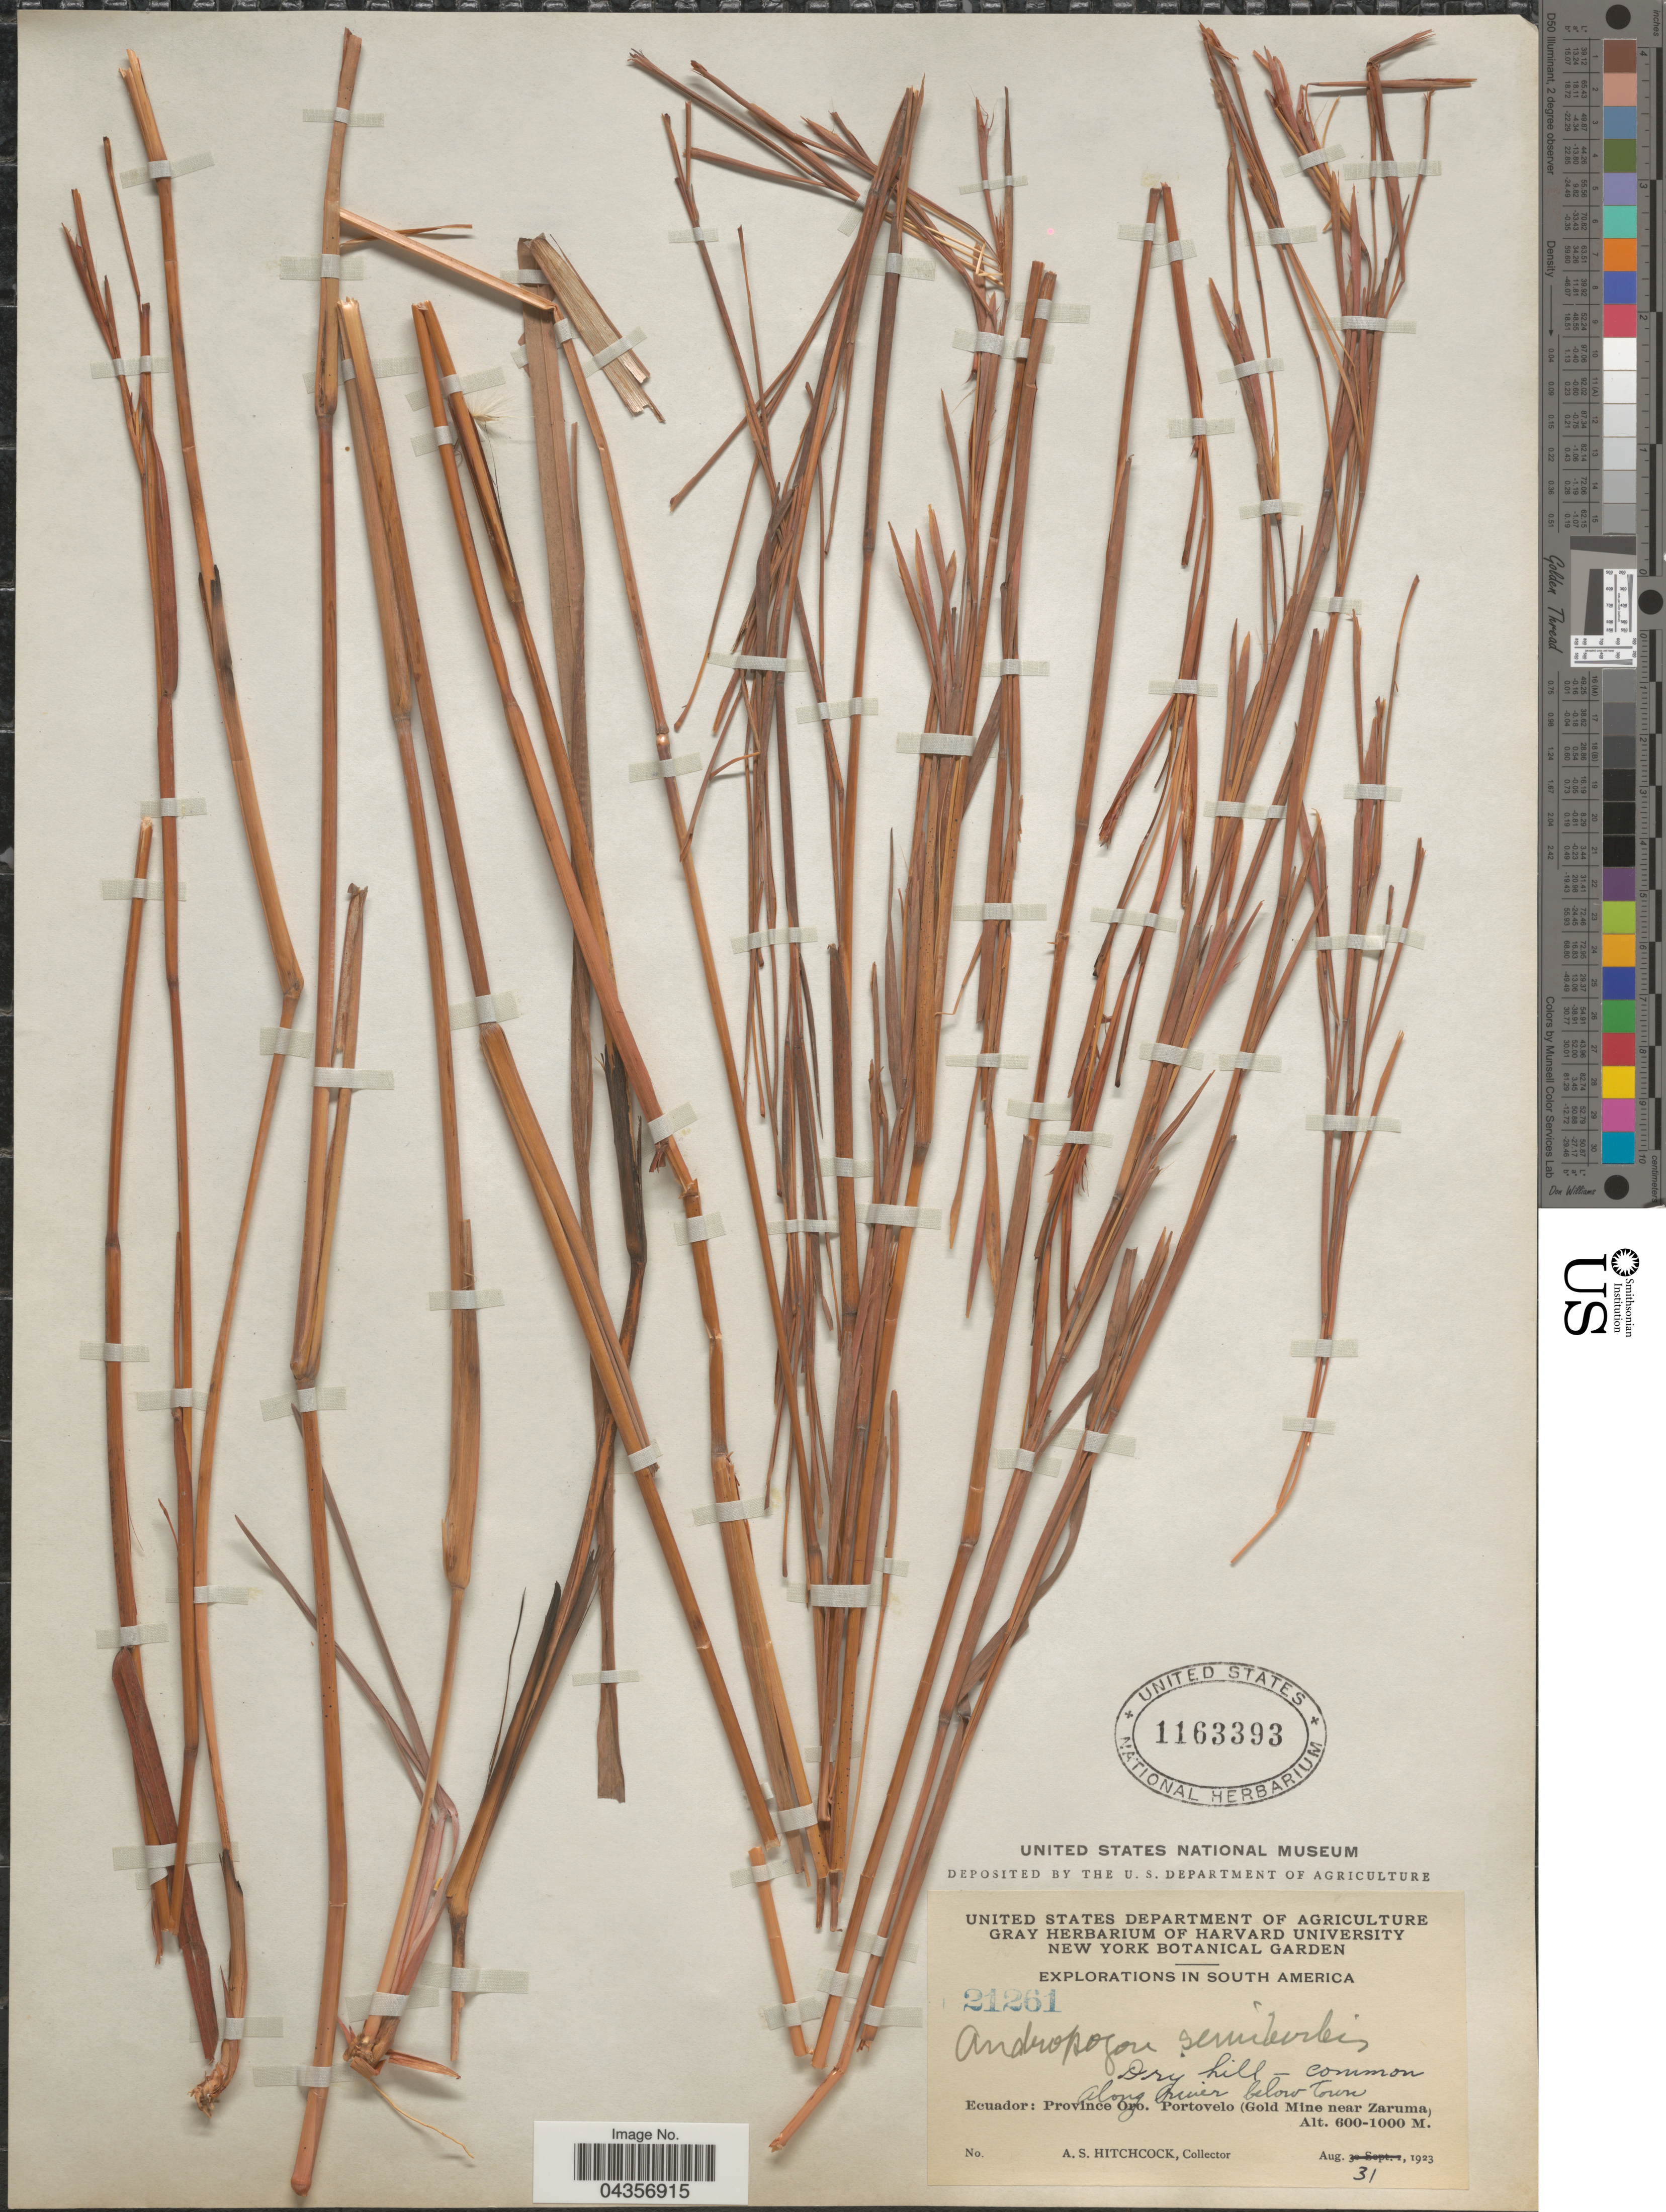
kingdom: Plantae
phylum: Tracheophyta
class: Liliopsida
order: Poales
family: Poaceae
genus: Schizachyrium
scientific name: Schizachyrium sanguineum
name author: (Retz.) Alston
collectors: A. S. Hitchcock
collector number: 21261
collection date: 1923-08-31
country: Ecuador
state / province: El Oro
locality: Explorations in South America. Along river below town. Portovelo (Gold Mine near Zaruma).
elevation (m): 600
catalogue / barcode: US 1163393